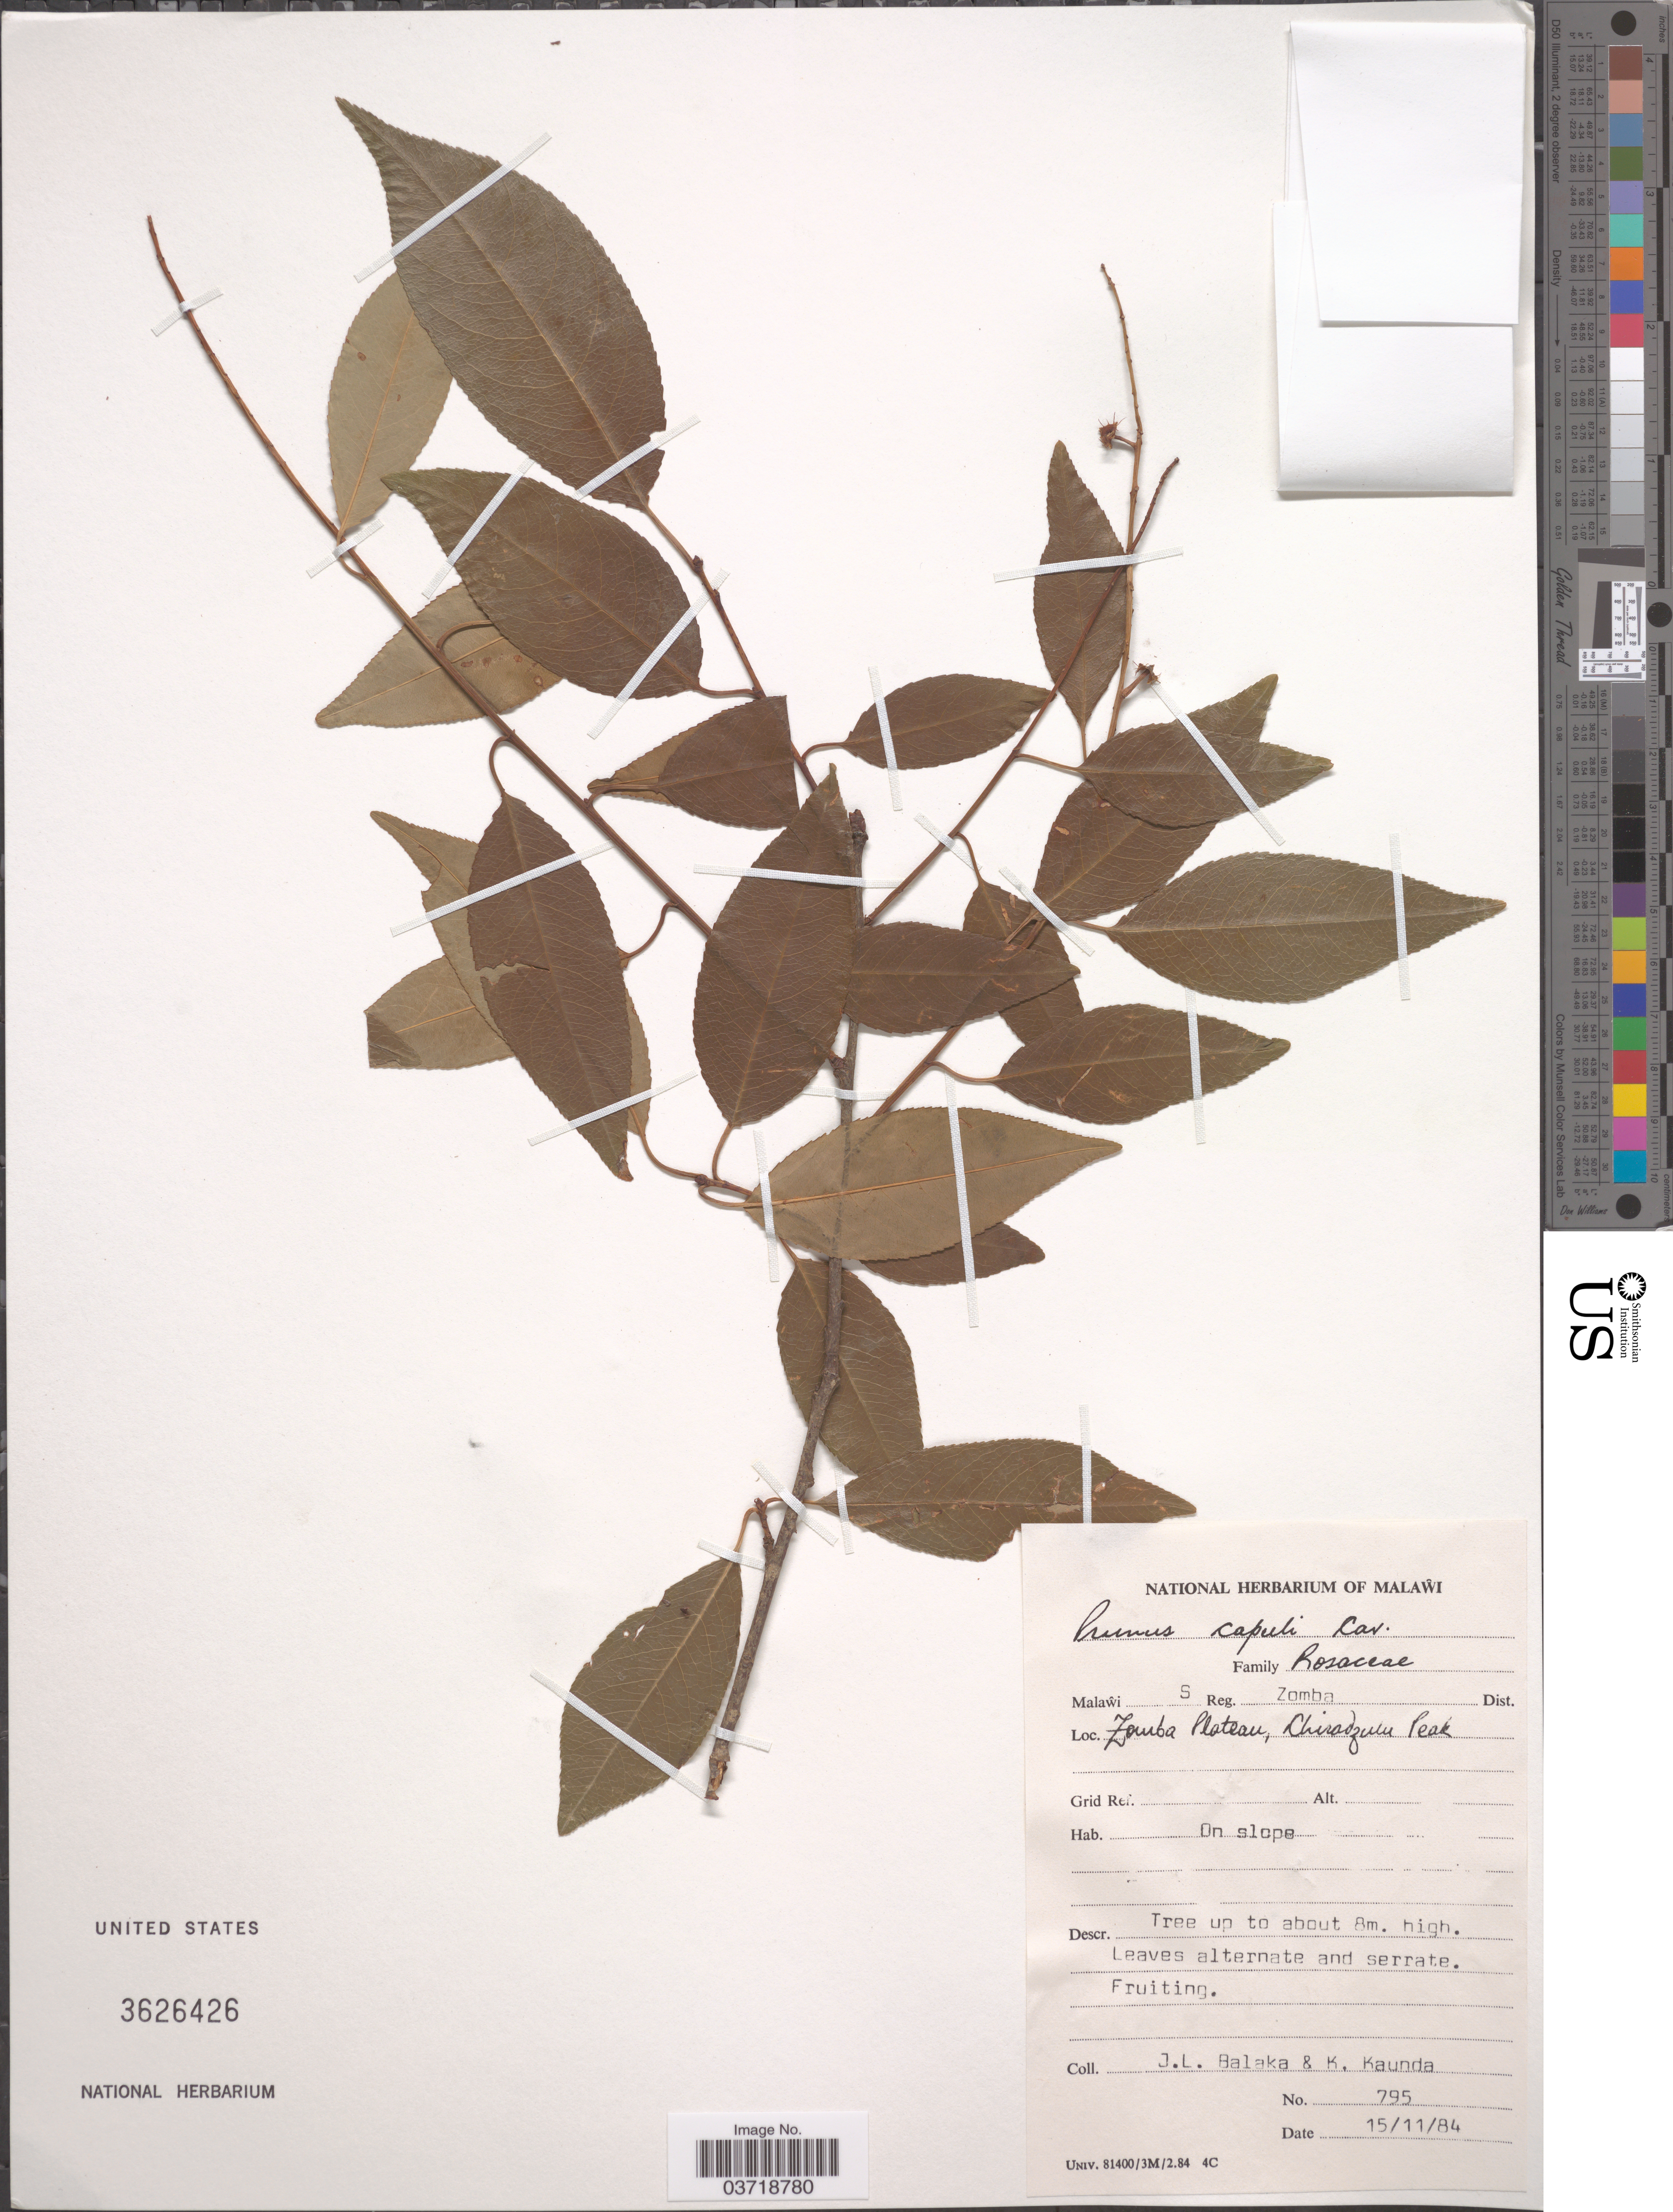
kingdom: Plantae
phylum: Tracheophyta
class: Magnoliopsida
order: Rosales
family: Rosaceae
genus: Prunus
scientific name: Prunus capuli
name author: Cav.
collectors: J. Balaka & K. Kaunda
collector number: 795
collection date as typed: Transcribed d/m/y: 15/11/84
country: Malawi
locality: Malawi S Reg. Zomba Dist. Zomba Plateau, Chiradzulu Peak.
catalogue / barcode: US 3626426